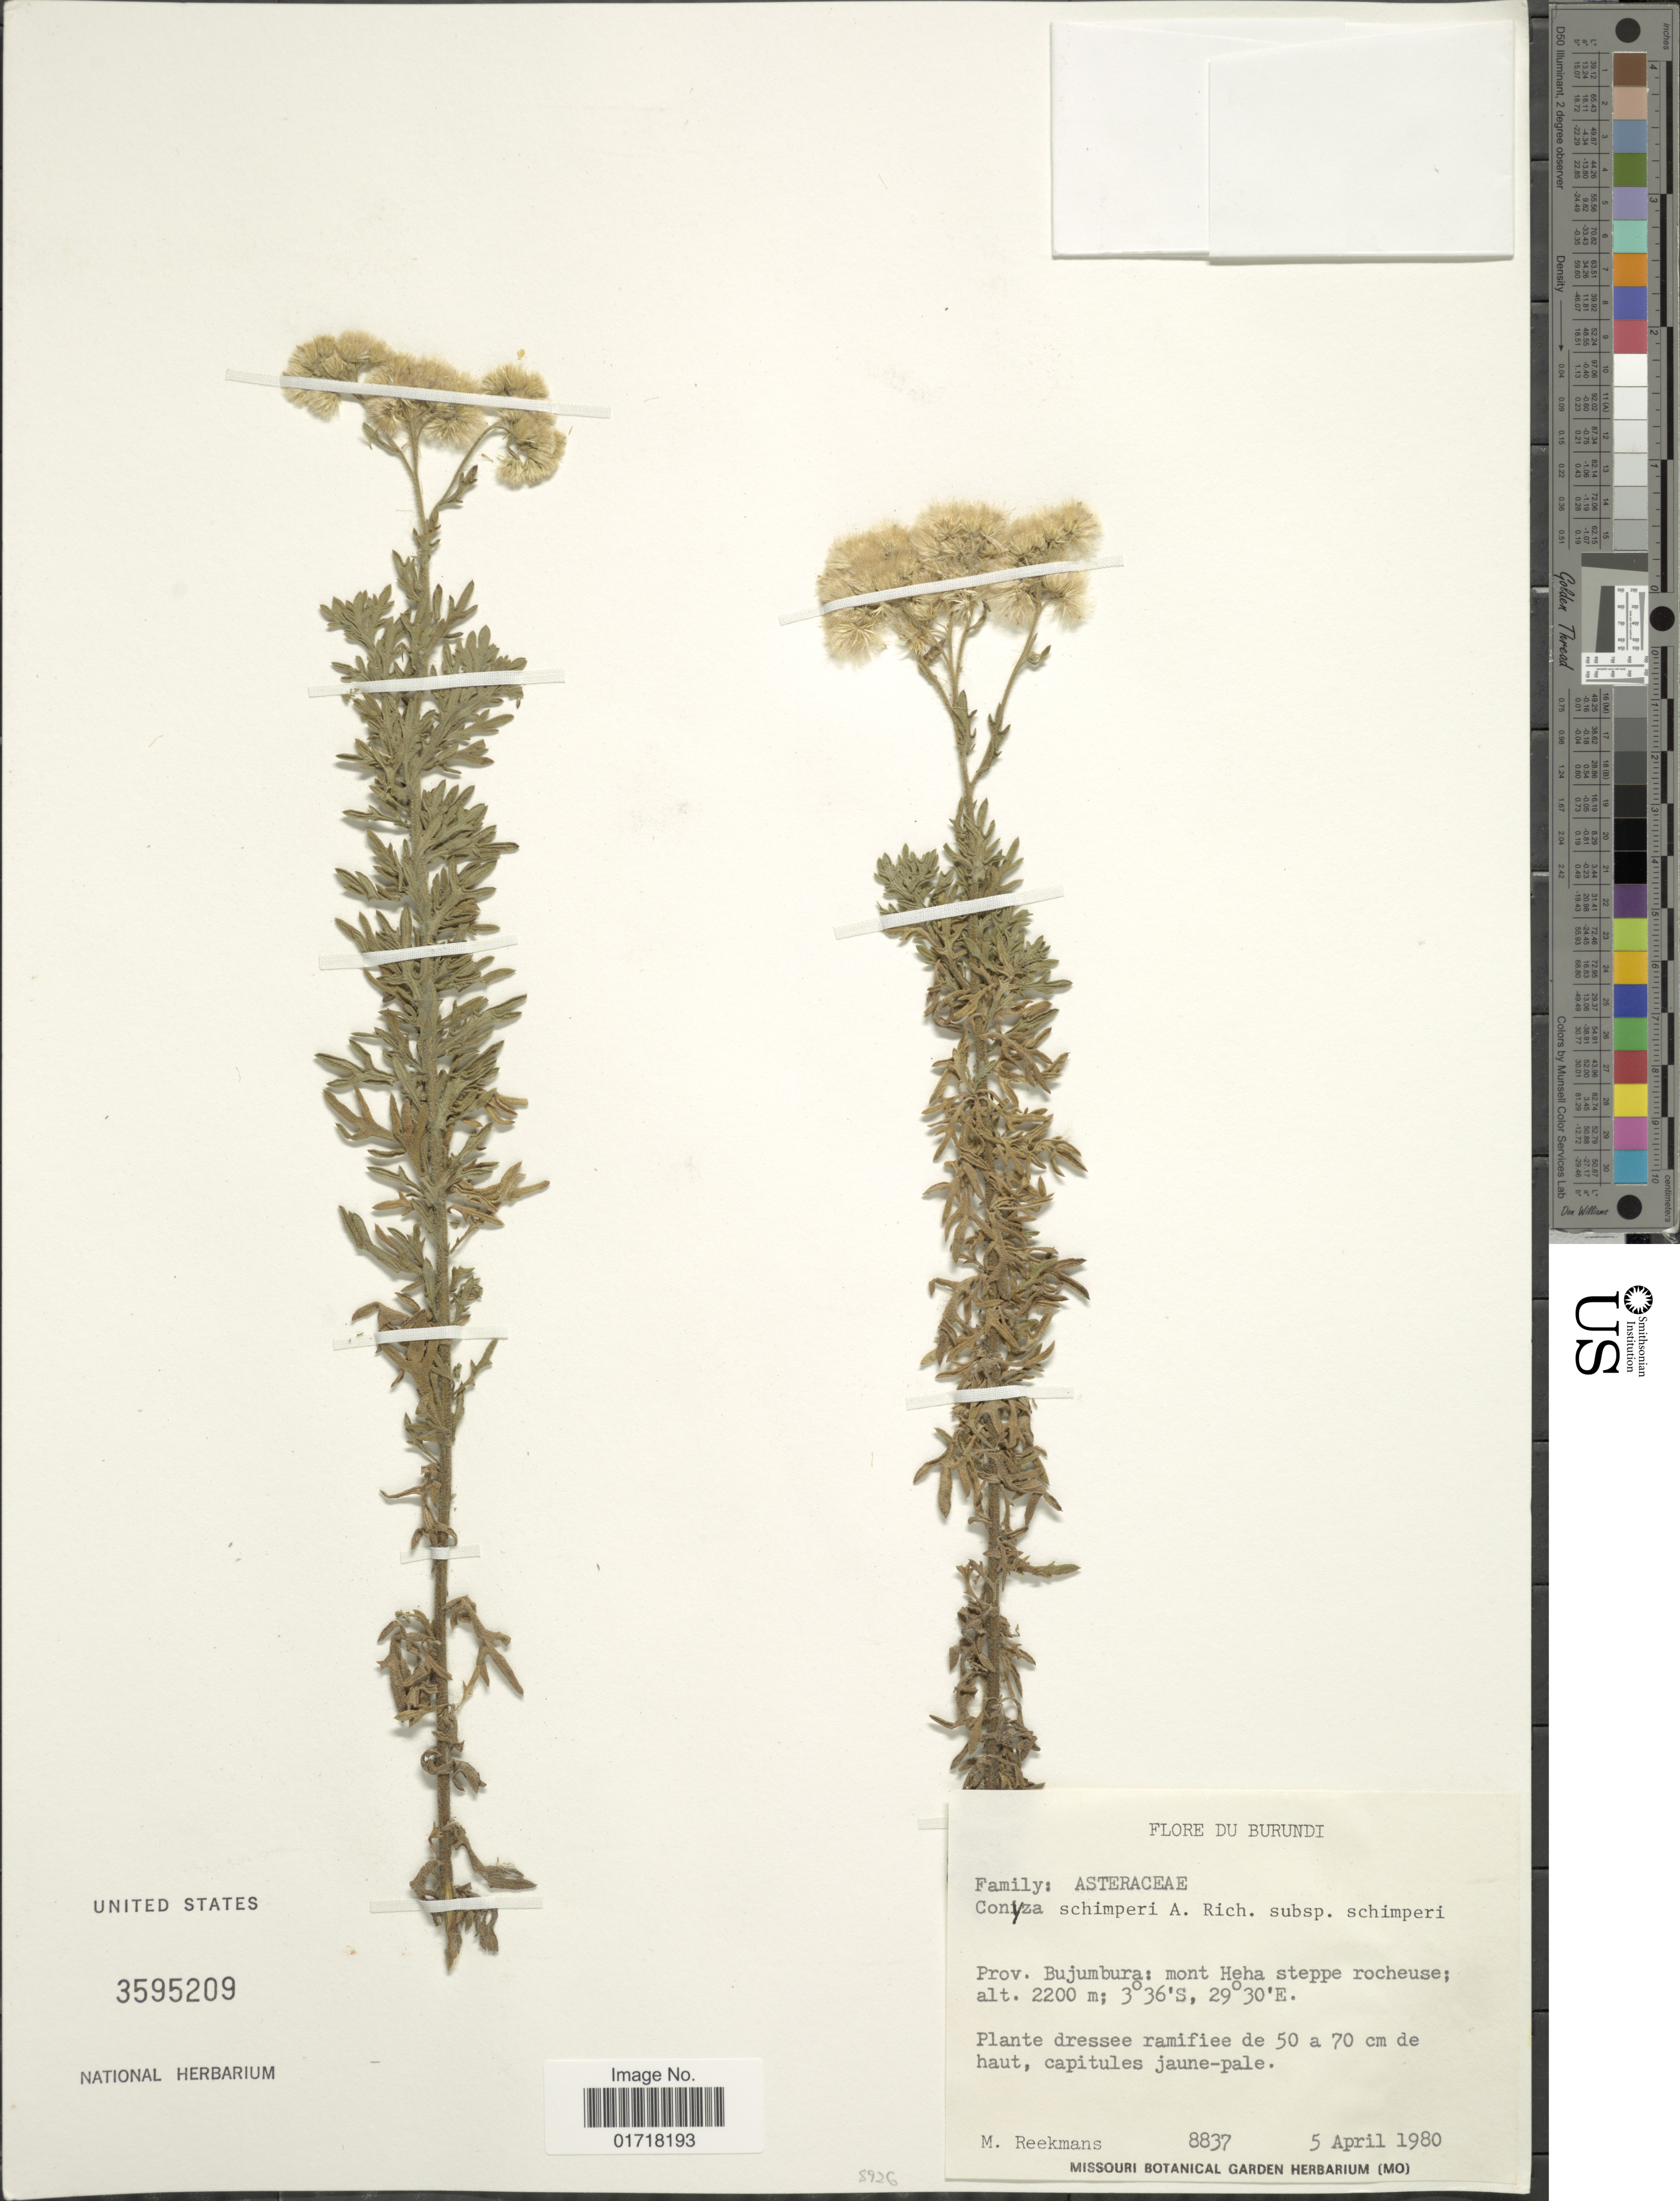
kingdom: Plantae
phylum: Tracheophyta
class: Magnoliopsida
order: Asterales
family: Asteraceae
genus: Conyza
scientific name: Conyza schimperi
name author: Sch. Bip. ex A. Rich.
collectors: M. Reekmans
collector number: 8837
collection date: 1980-04-05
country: Burundi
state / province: Bujumura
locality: Prov. Bujumbura: mont Heha steppe rocheuse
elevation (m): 2200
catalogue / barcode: US 3595209